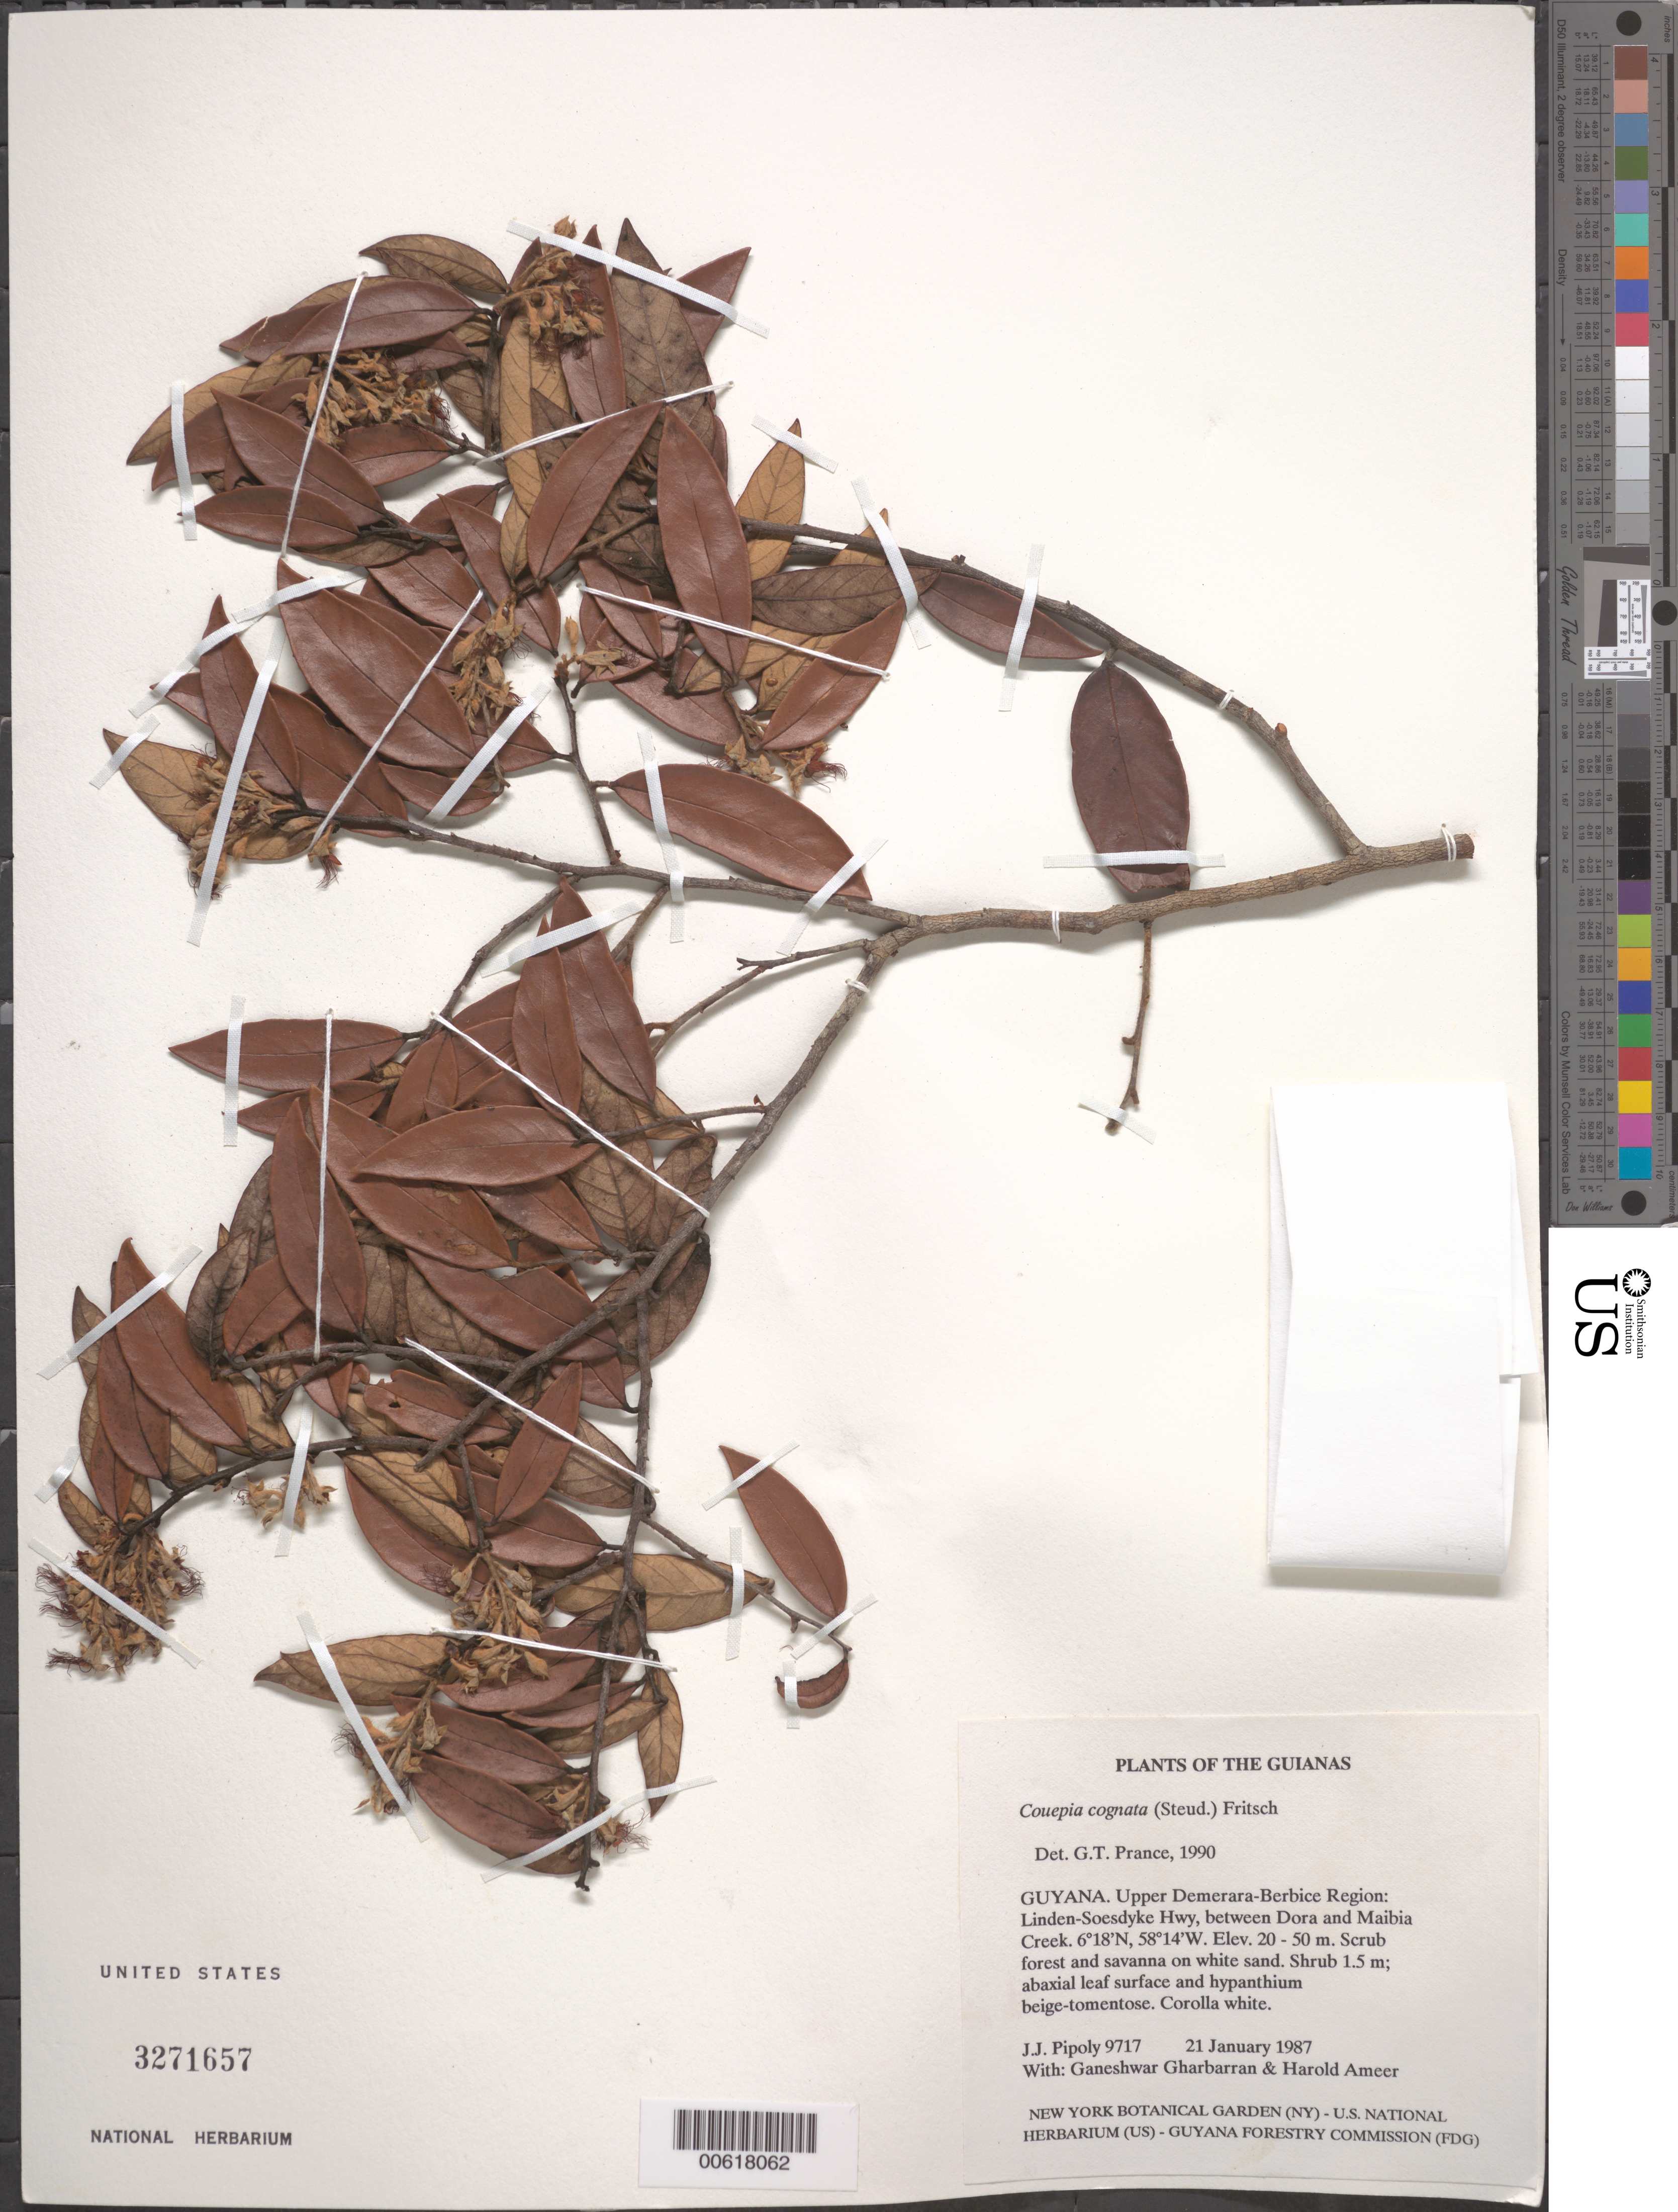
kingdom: Plantae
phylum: Tracheophyta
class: Magnoliopsida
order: Malpighiales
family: Chrysobalanaceae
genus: Gaulettia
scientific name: Gaulettia cognata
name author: (Steud.) Sothers & Prance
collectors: J. J. Pipoly, G. Gharbarran & H. Ameer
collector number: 9717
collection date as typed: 21 January 1987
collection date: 1987-01-21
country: Guyana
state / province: U. Demerara-Berbice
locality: Linden-Soesdyke Hwy, between Dora and Maibia Creek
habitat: Scrub forest and savanna on white sand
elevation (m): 20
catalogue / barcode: US 3271657